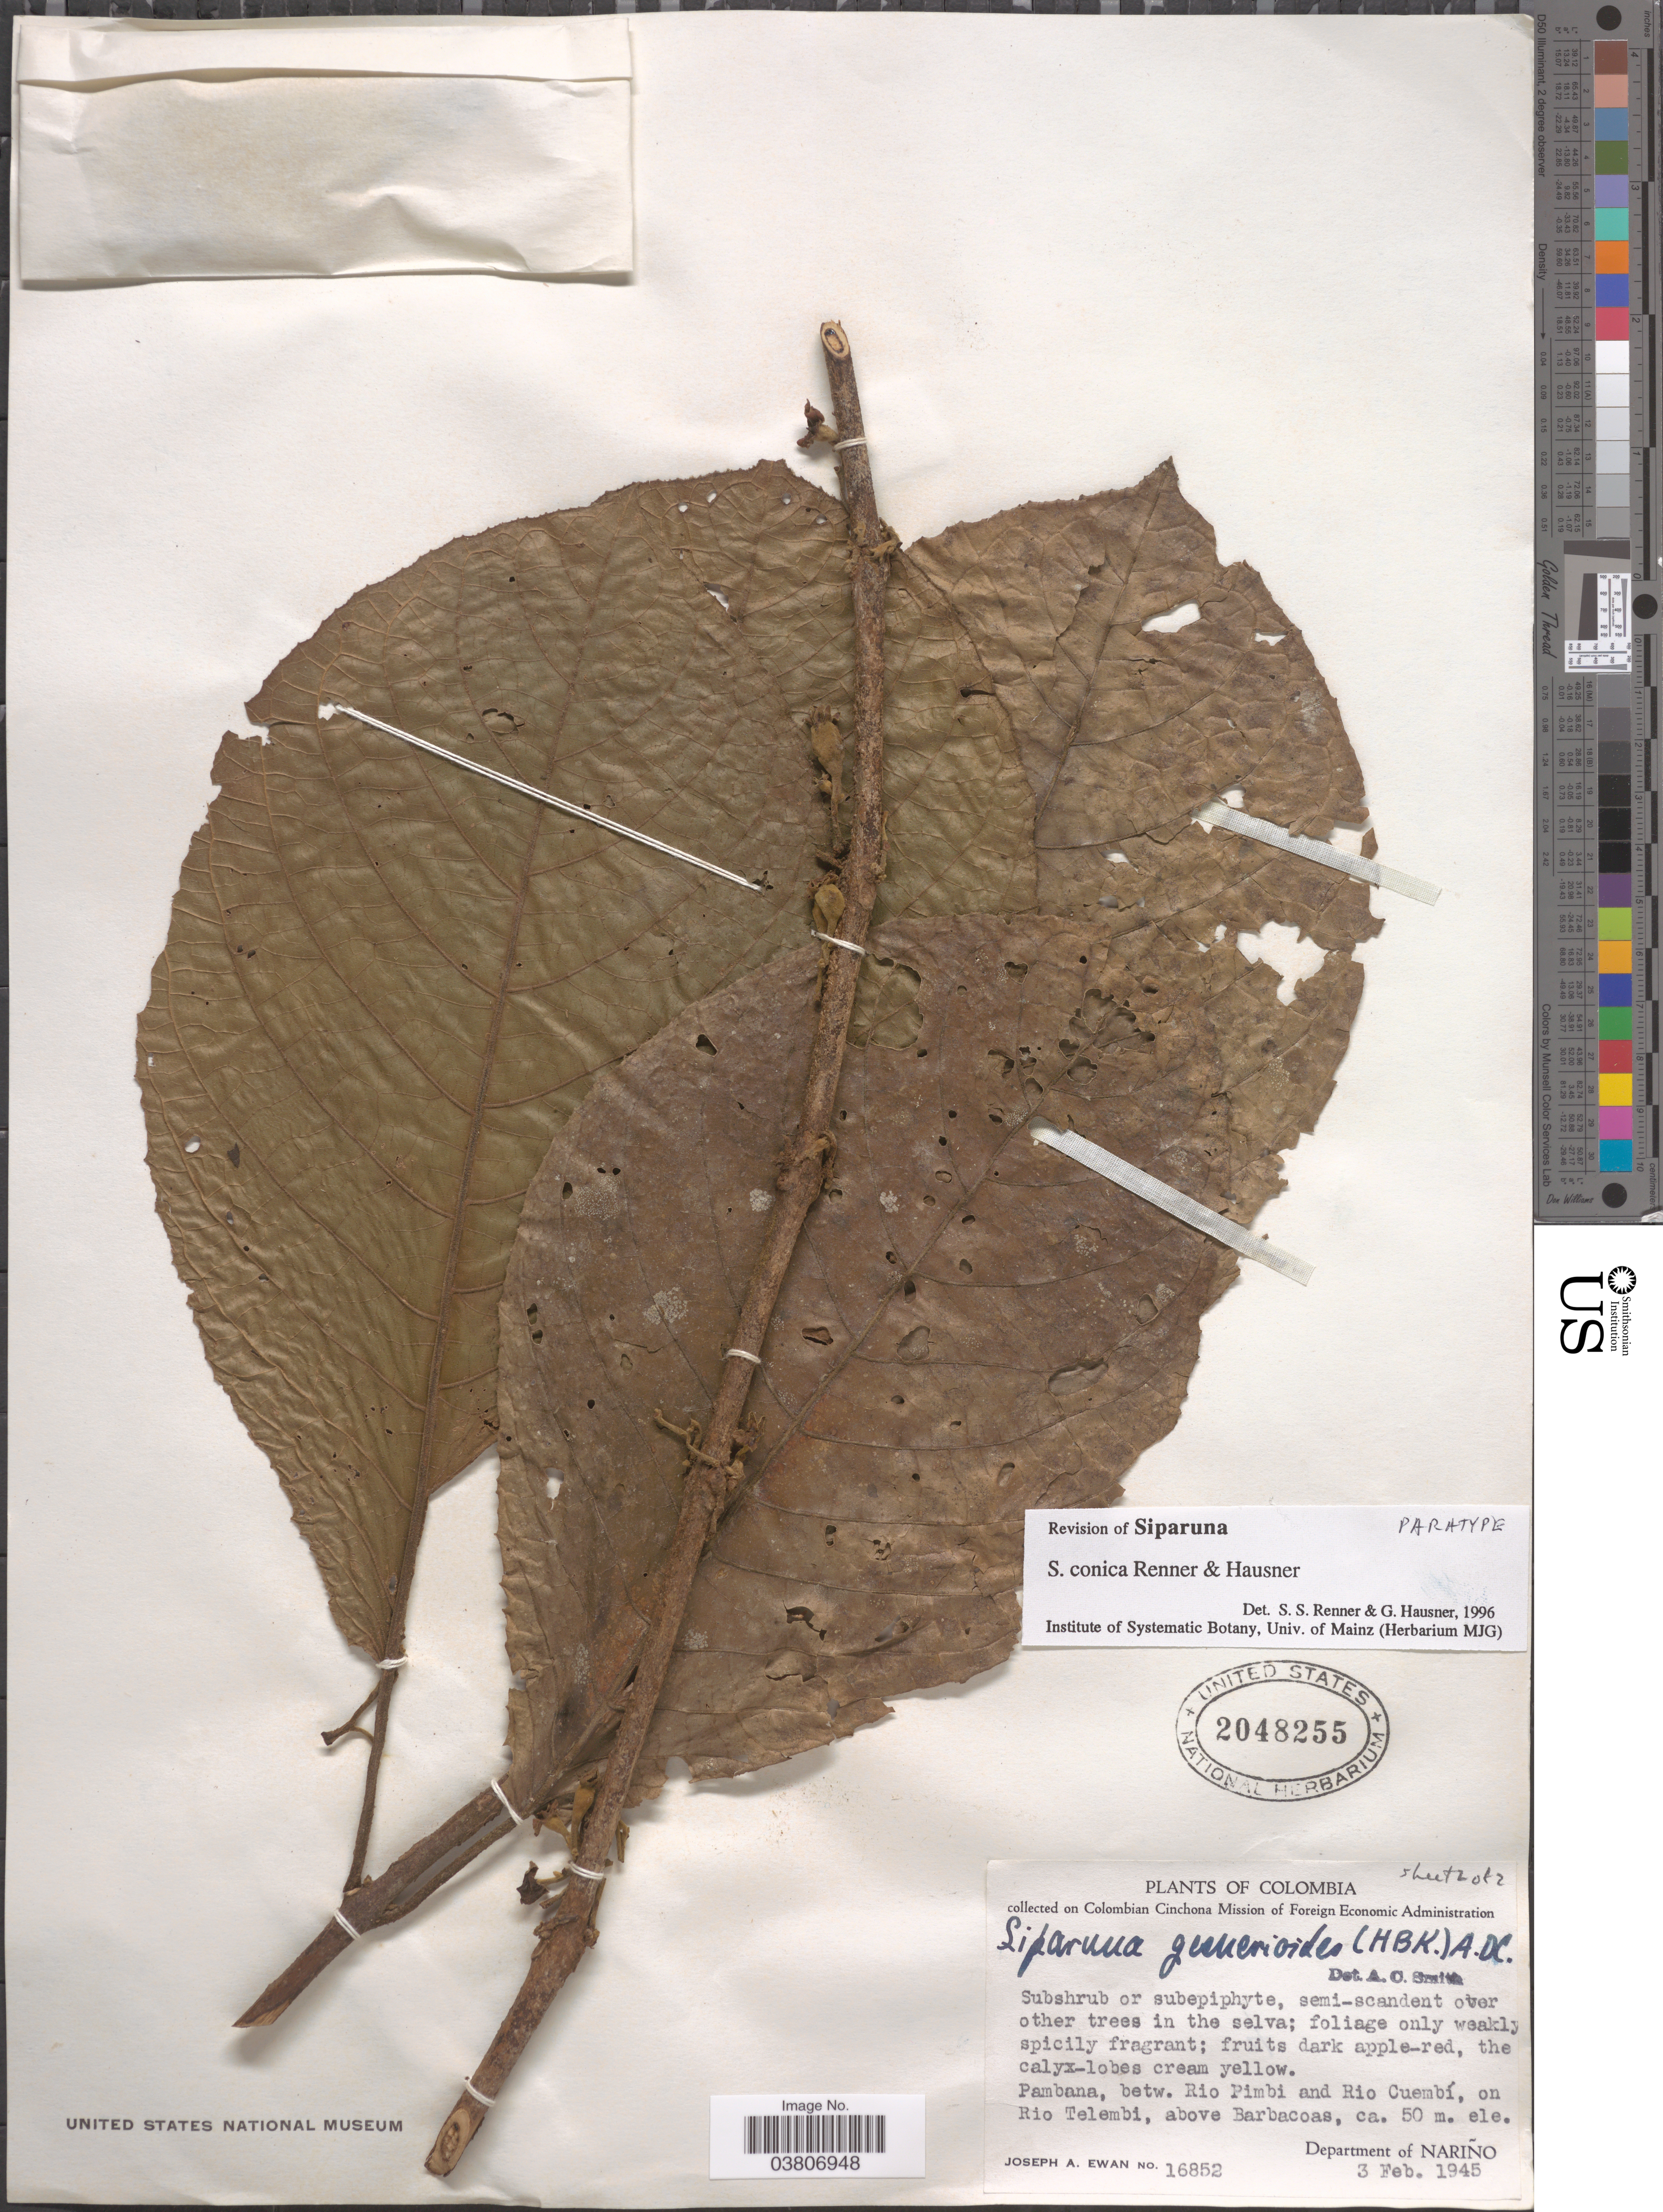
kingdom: Plantae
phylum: Tracheophyta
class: Magnoliopsida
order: Laurales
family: Siparunaceae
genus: Siparuna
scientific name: Siparuna conica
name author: S.S. Renner & Hausner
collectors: J. A. Ewan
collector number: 16852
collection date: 1945-02-03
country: Colombia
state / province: Nariño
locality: Pambana, betw. Rio Pimbi and Rio Cuembí, on Rio Telembi, above Barbacoas. Department of Nariño.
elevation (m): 50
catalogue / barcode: US 2048255